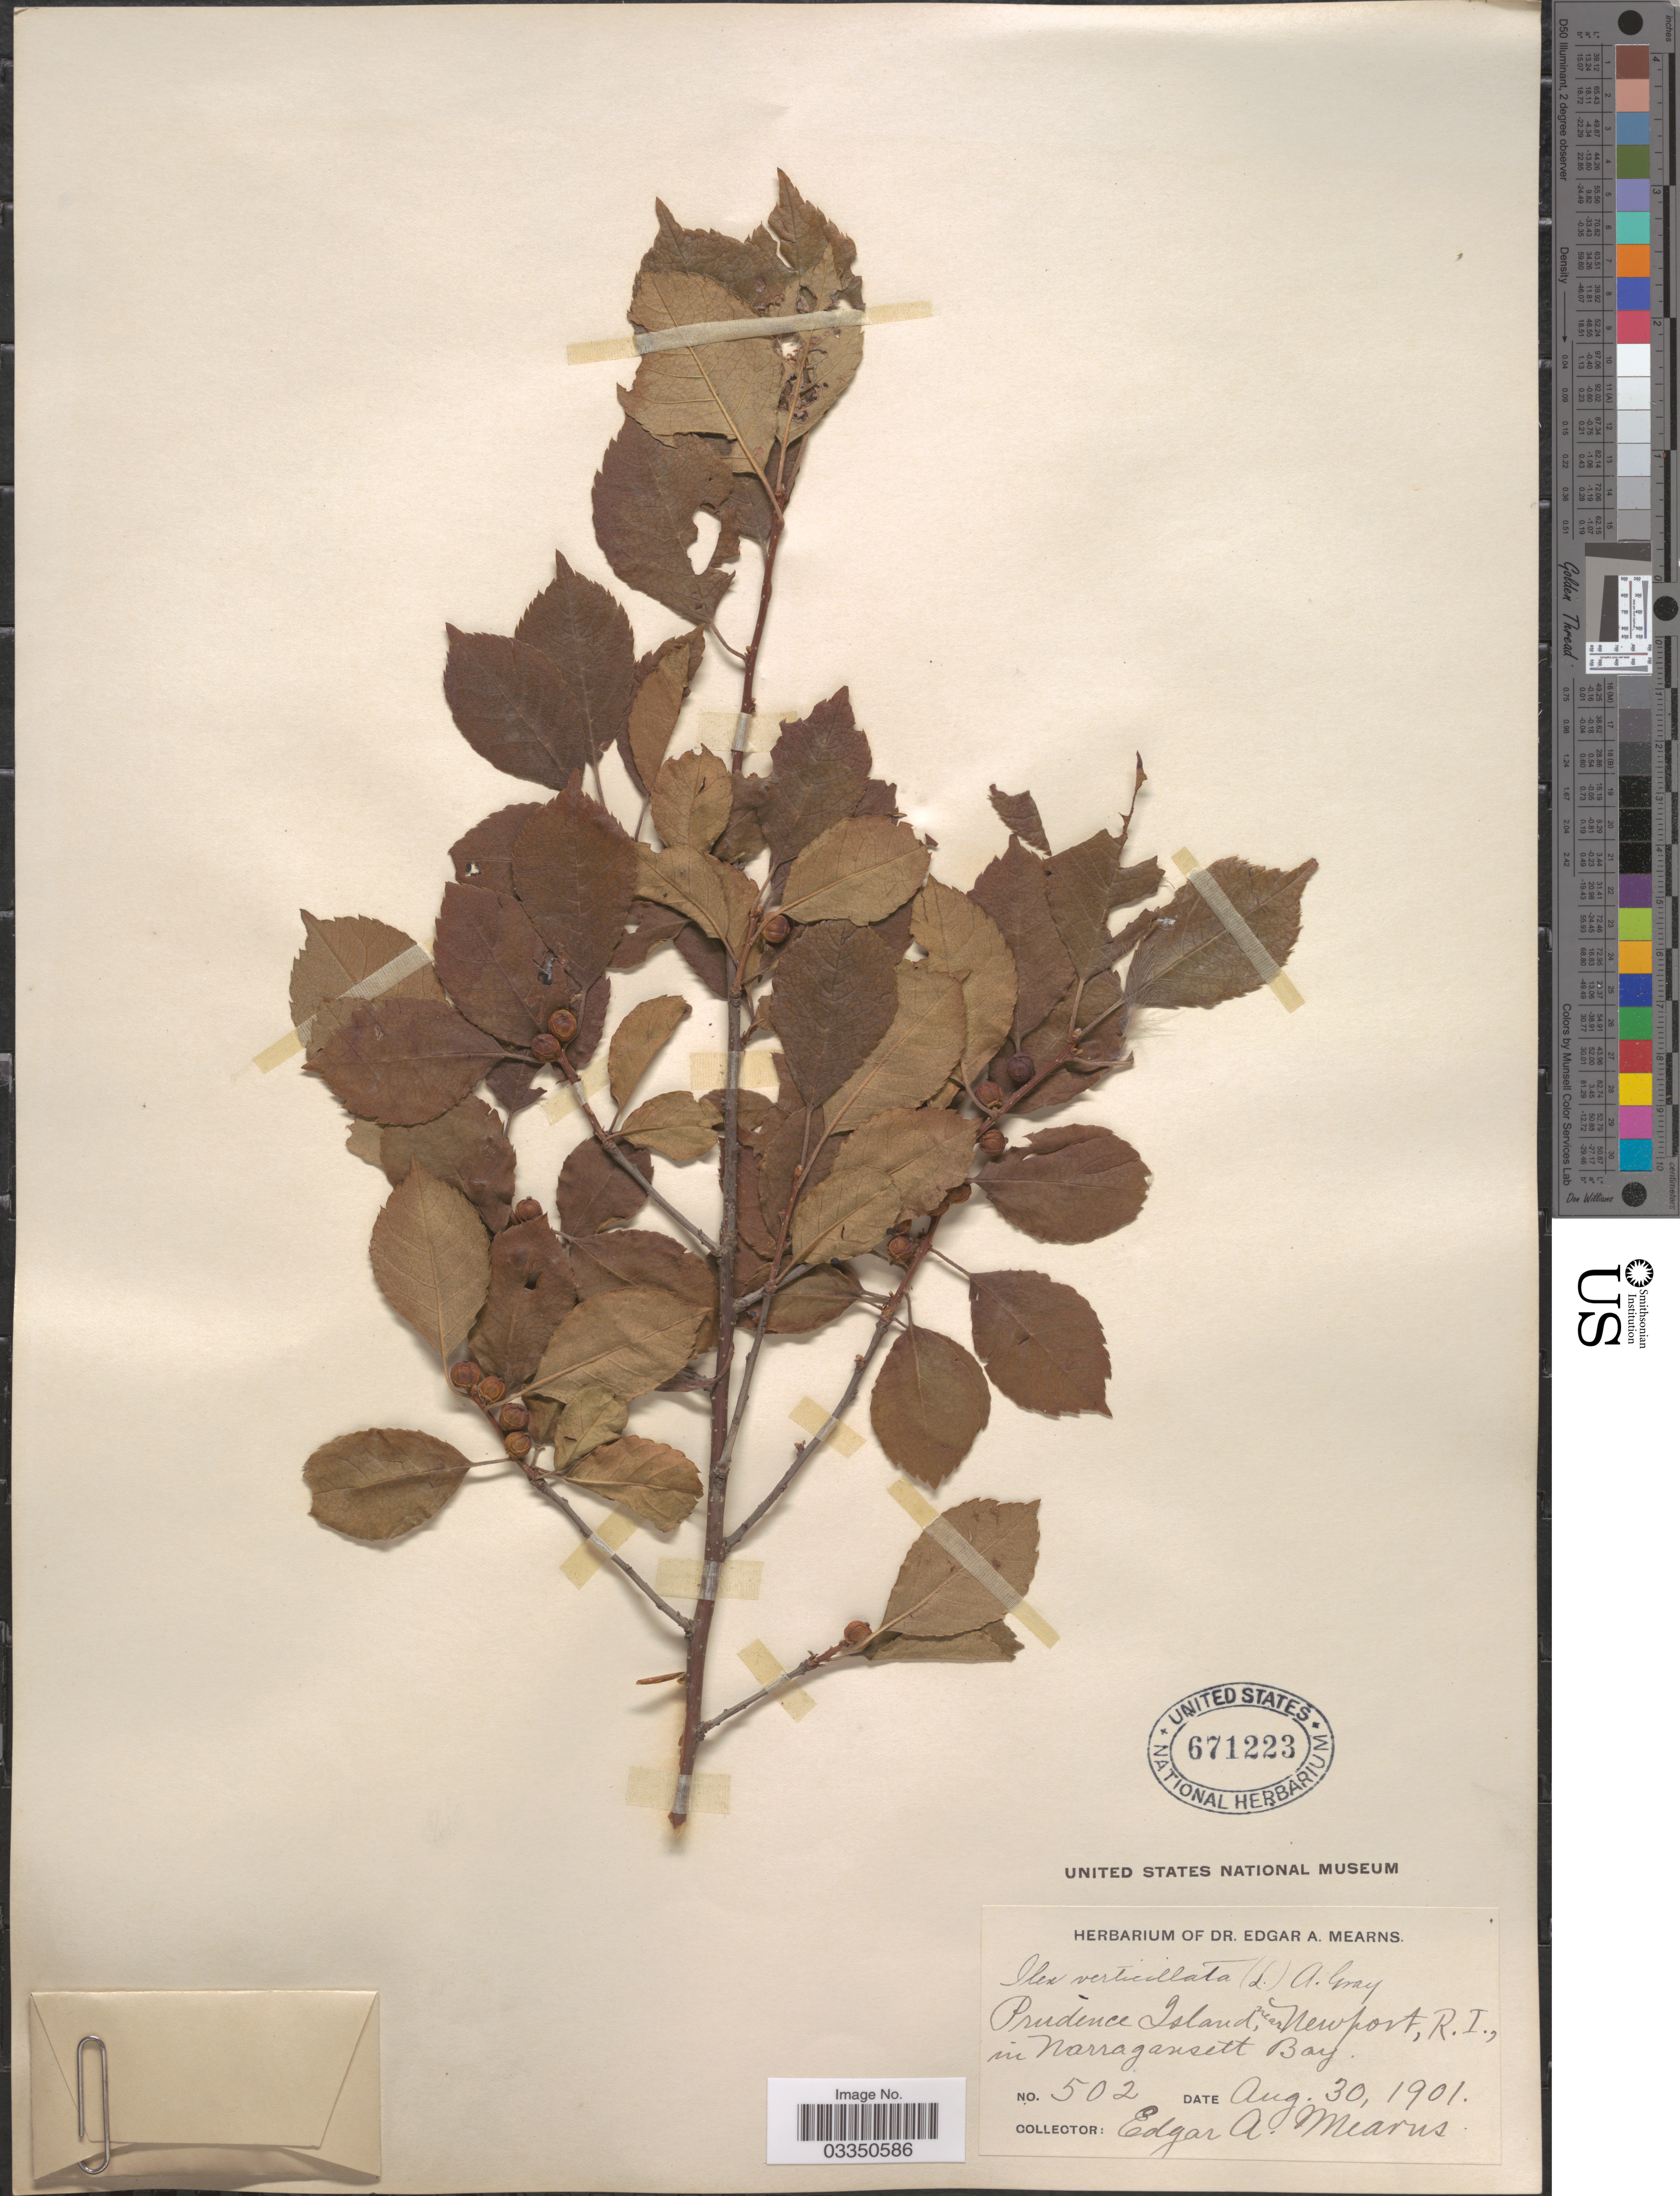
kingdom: Plantae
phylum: Tracheophyta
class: Magnoliopsida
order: Aquifoliales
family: Aquifoliaceae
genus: Ilex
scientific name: Ilex verticillata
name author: (L.) A. Gray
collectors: E. A. Mearns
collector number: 502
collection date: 1901-08-30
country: United States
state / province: Rhode Island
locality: Prudence Island, near Newport, in Narragansett Bay.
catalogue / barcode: US 671223